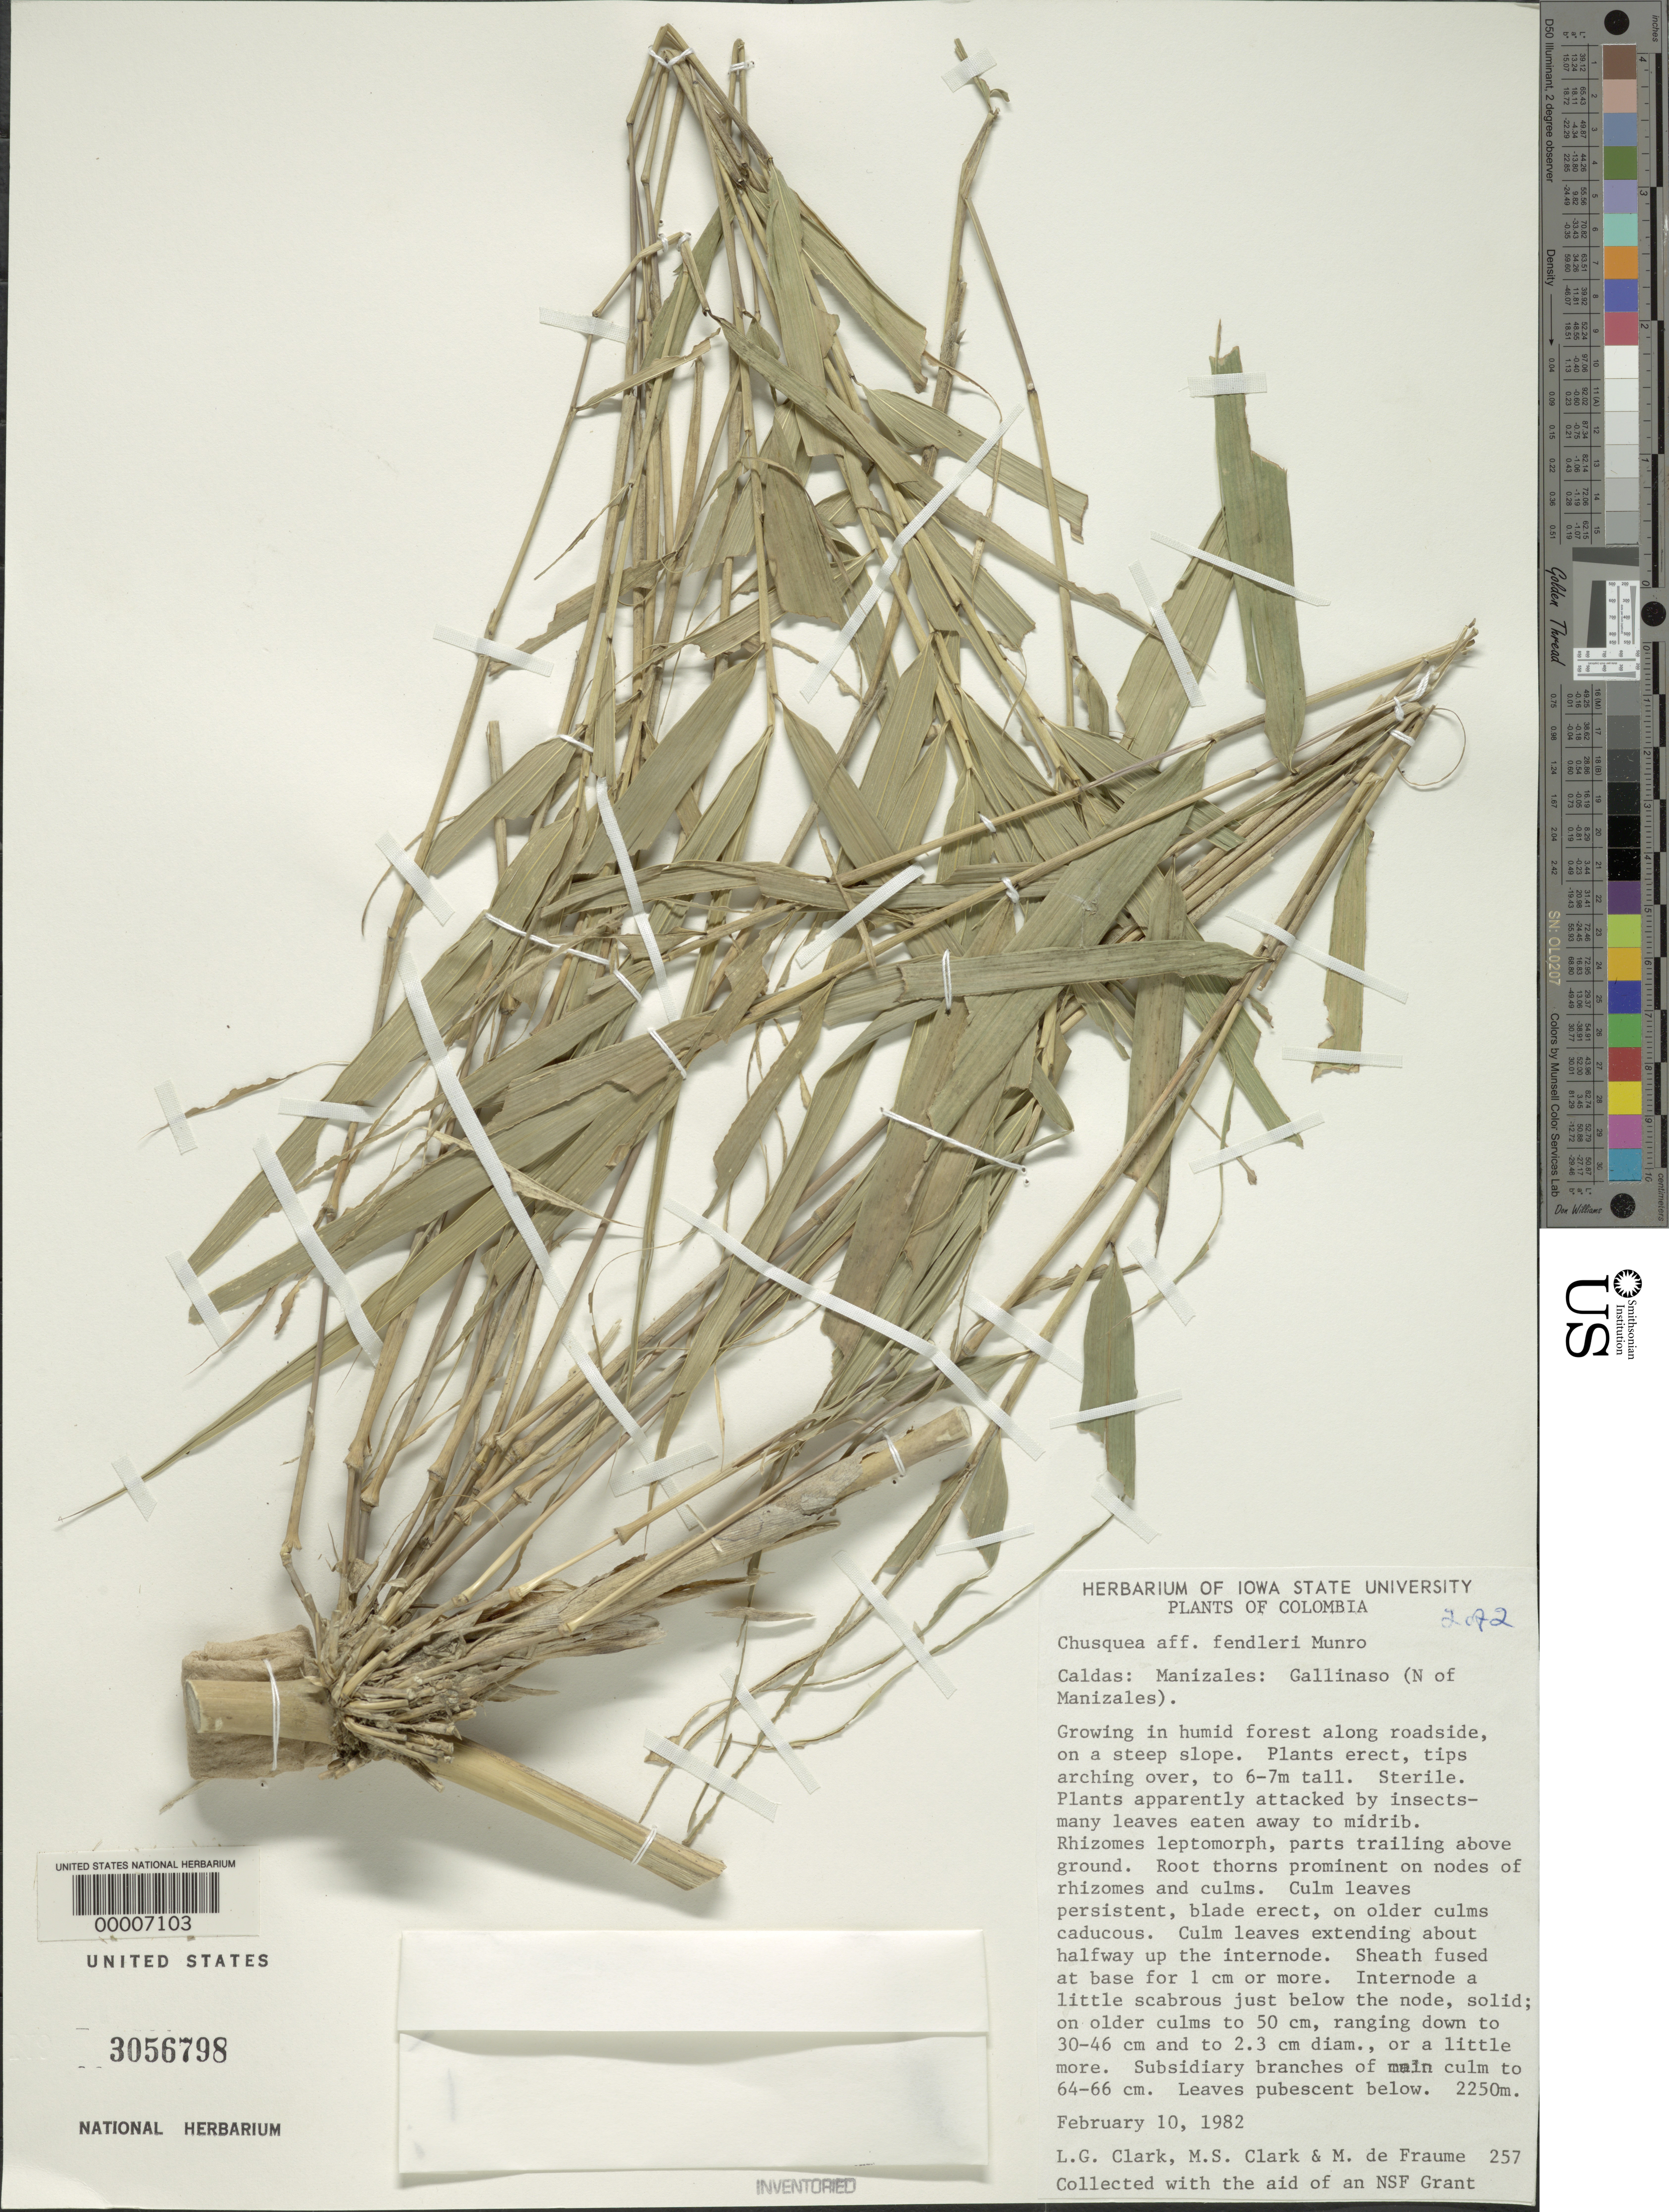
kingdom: Plantae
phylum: Tracheophyta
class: Liliopsida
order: Poales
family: Poaceae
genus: Chusquea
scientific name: Chusquea fendleri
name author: Munro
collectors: L. G. Clark, M. S. Clark & M. Fraume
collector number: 257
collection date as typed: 10 Feb 1982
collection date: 1982-02-10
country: Colombia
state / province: Caldas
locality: Manizales, Gallinaso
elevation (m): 2250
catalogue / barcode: US 3056798